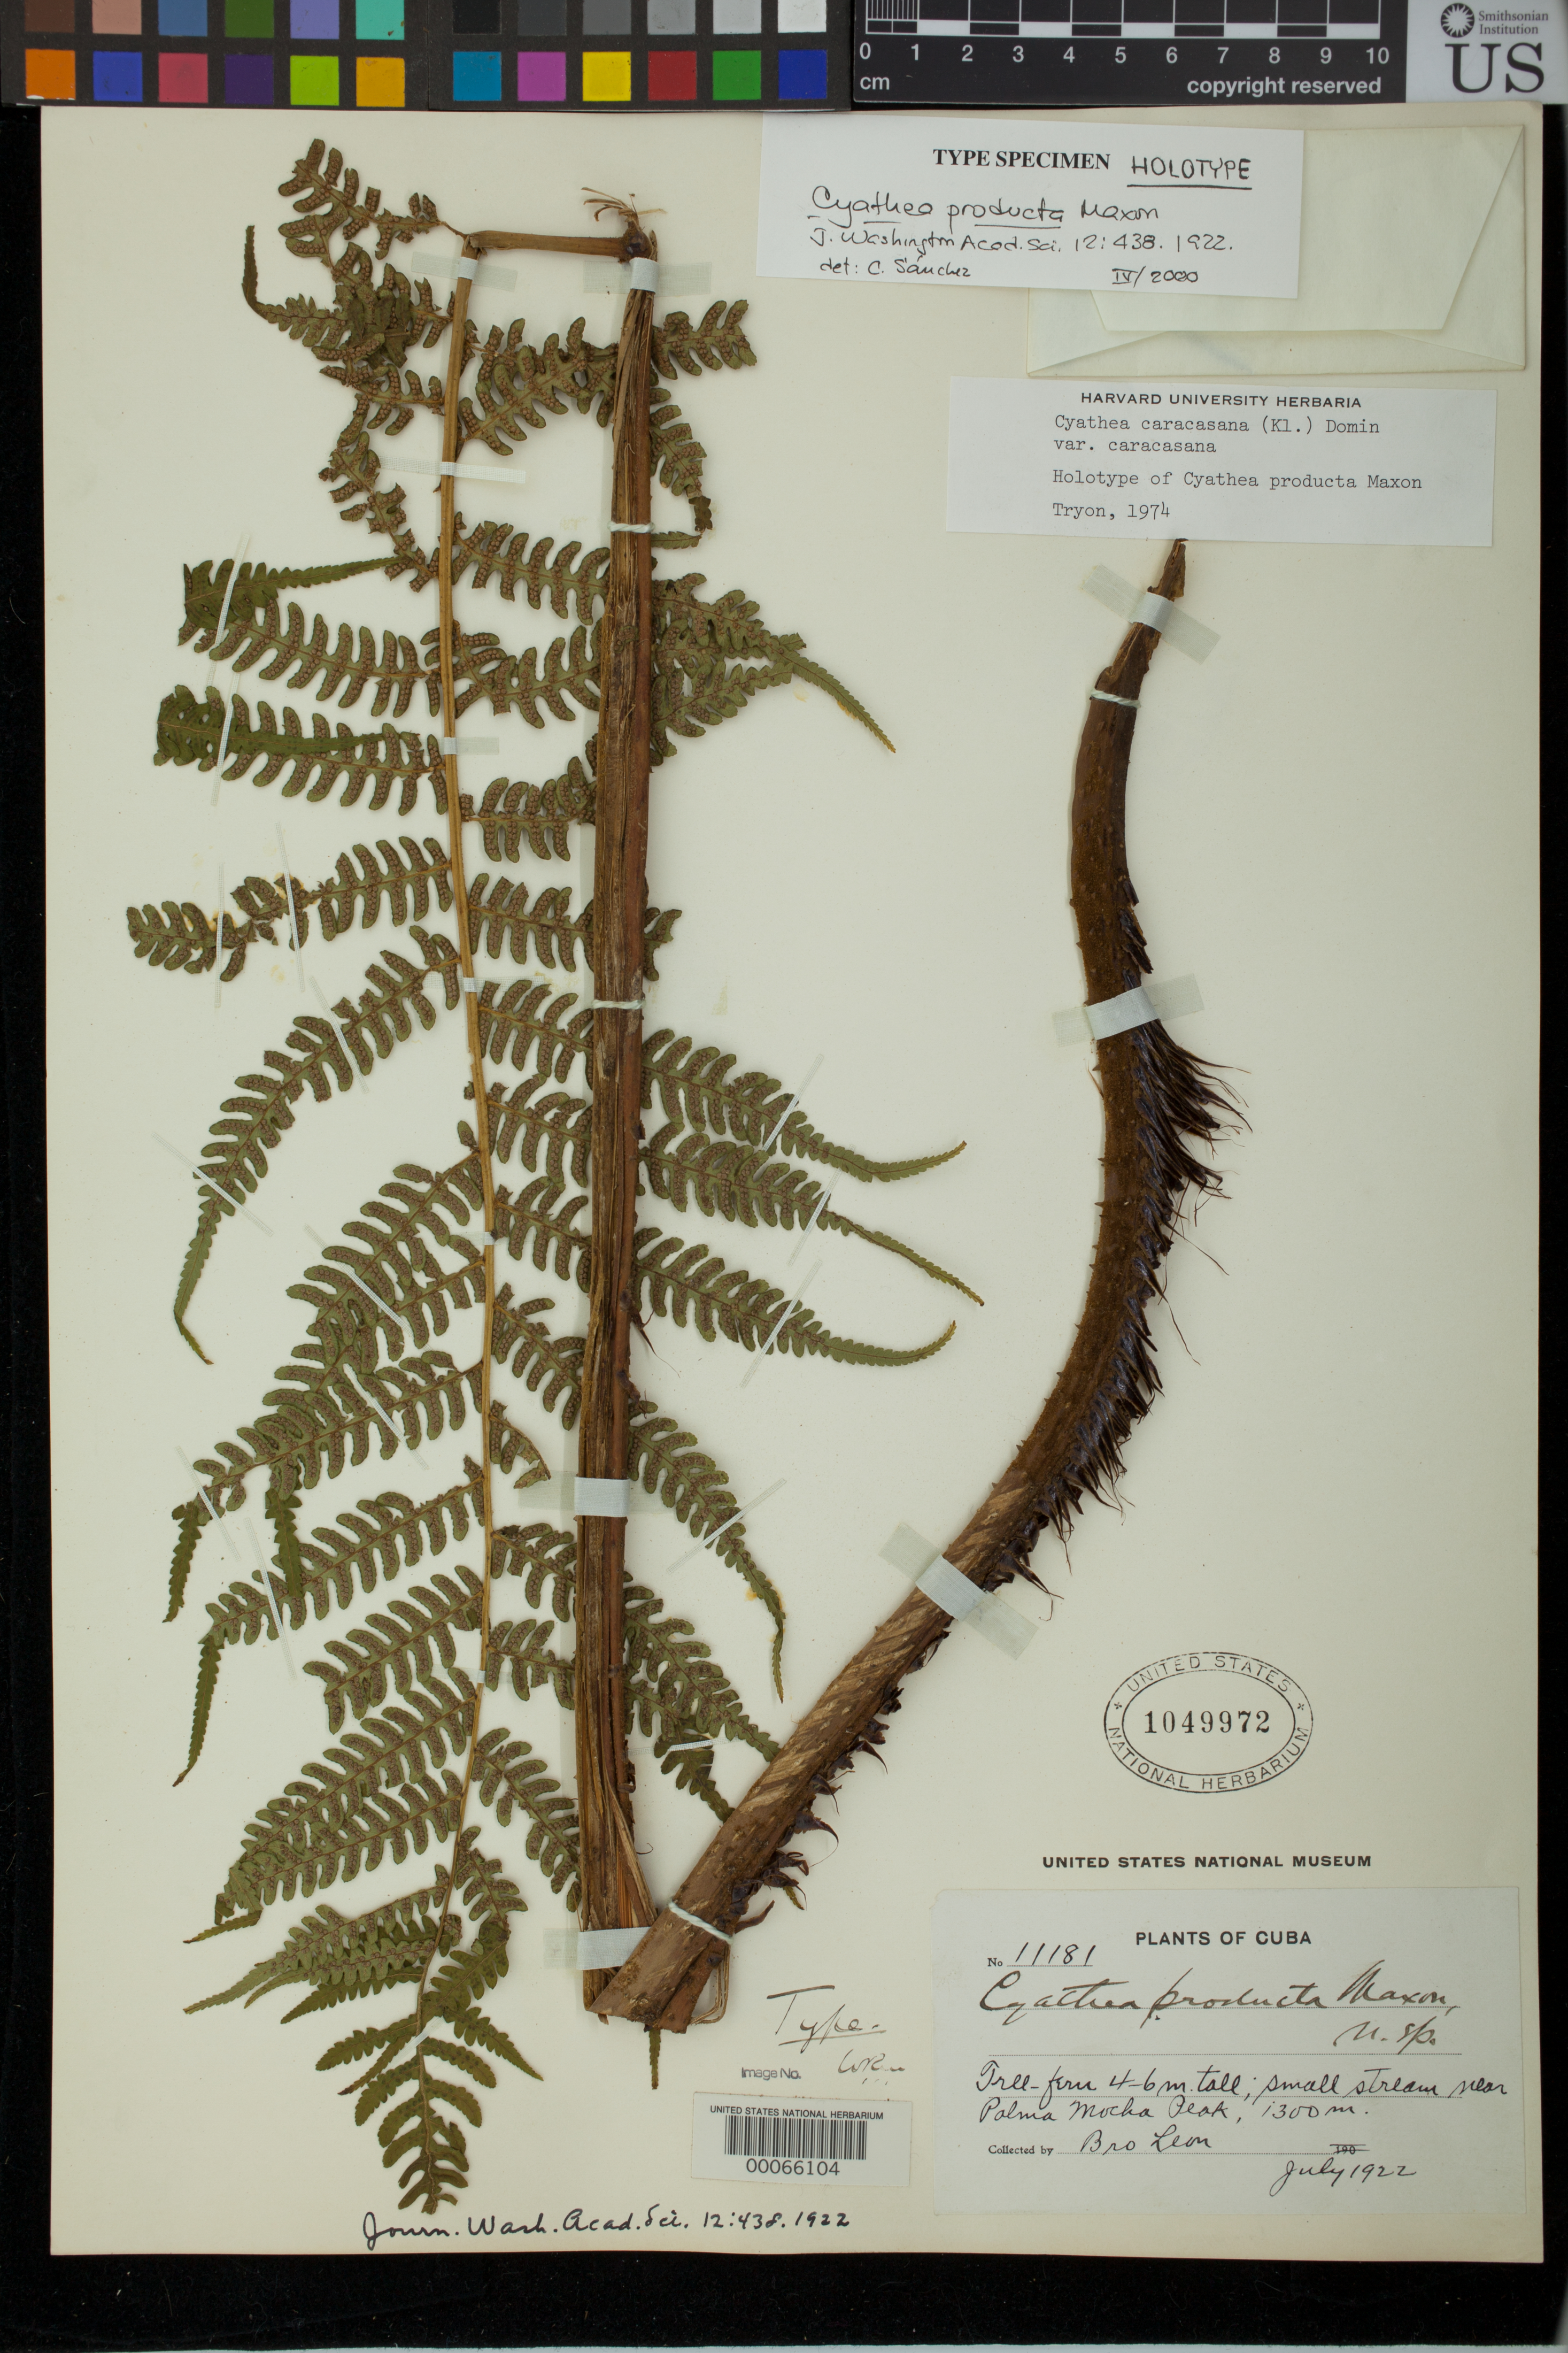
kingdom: Plantae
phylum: Tracheophyta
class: Polypodiopsida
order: Cyatheales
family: Cyatheaceae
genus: Cyathea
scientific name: Cyathea producta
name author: Maxon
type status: Holotype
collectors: Bro. León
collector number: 11181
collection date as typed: Jul 1922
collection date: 1922-07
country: Cuba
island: Greater Antilles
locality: Palma Mocha Peak.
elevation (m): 1300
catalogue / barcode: US 1049972